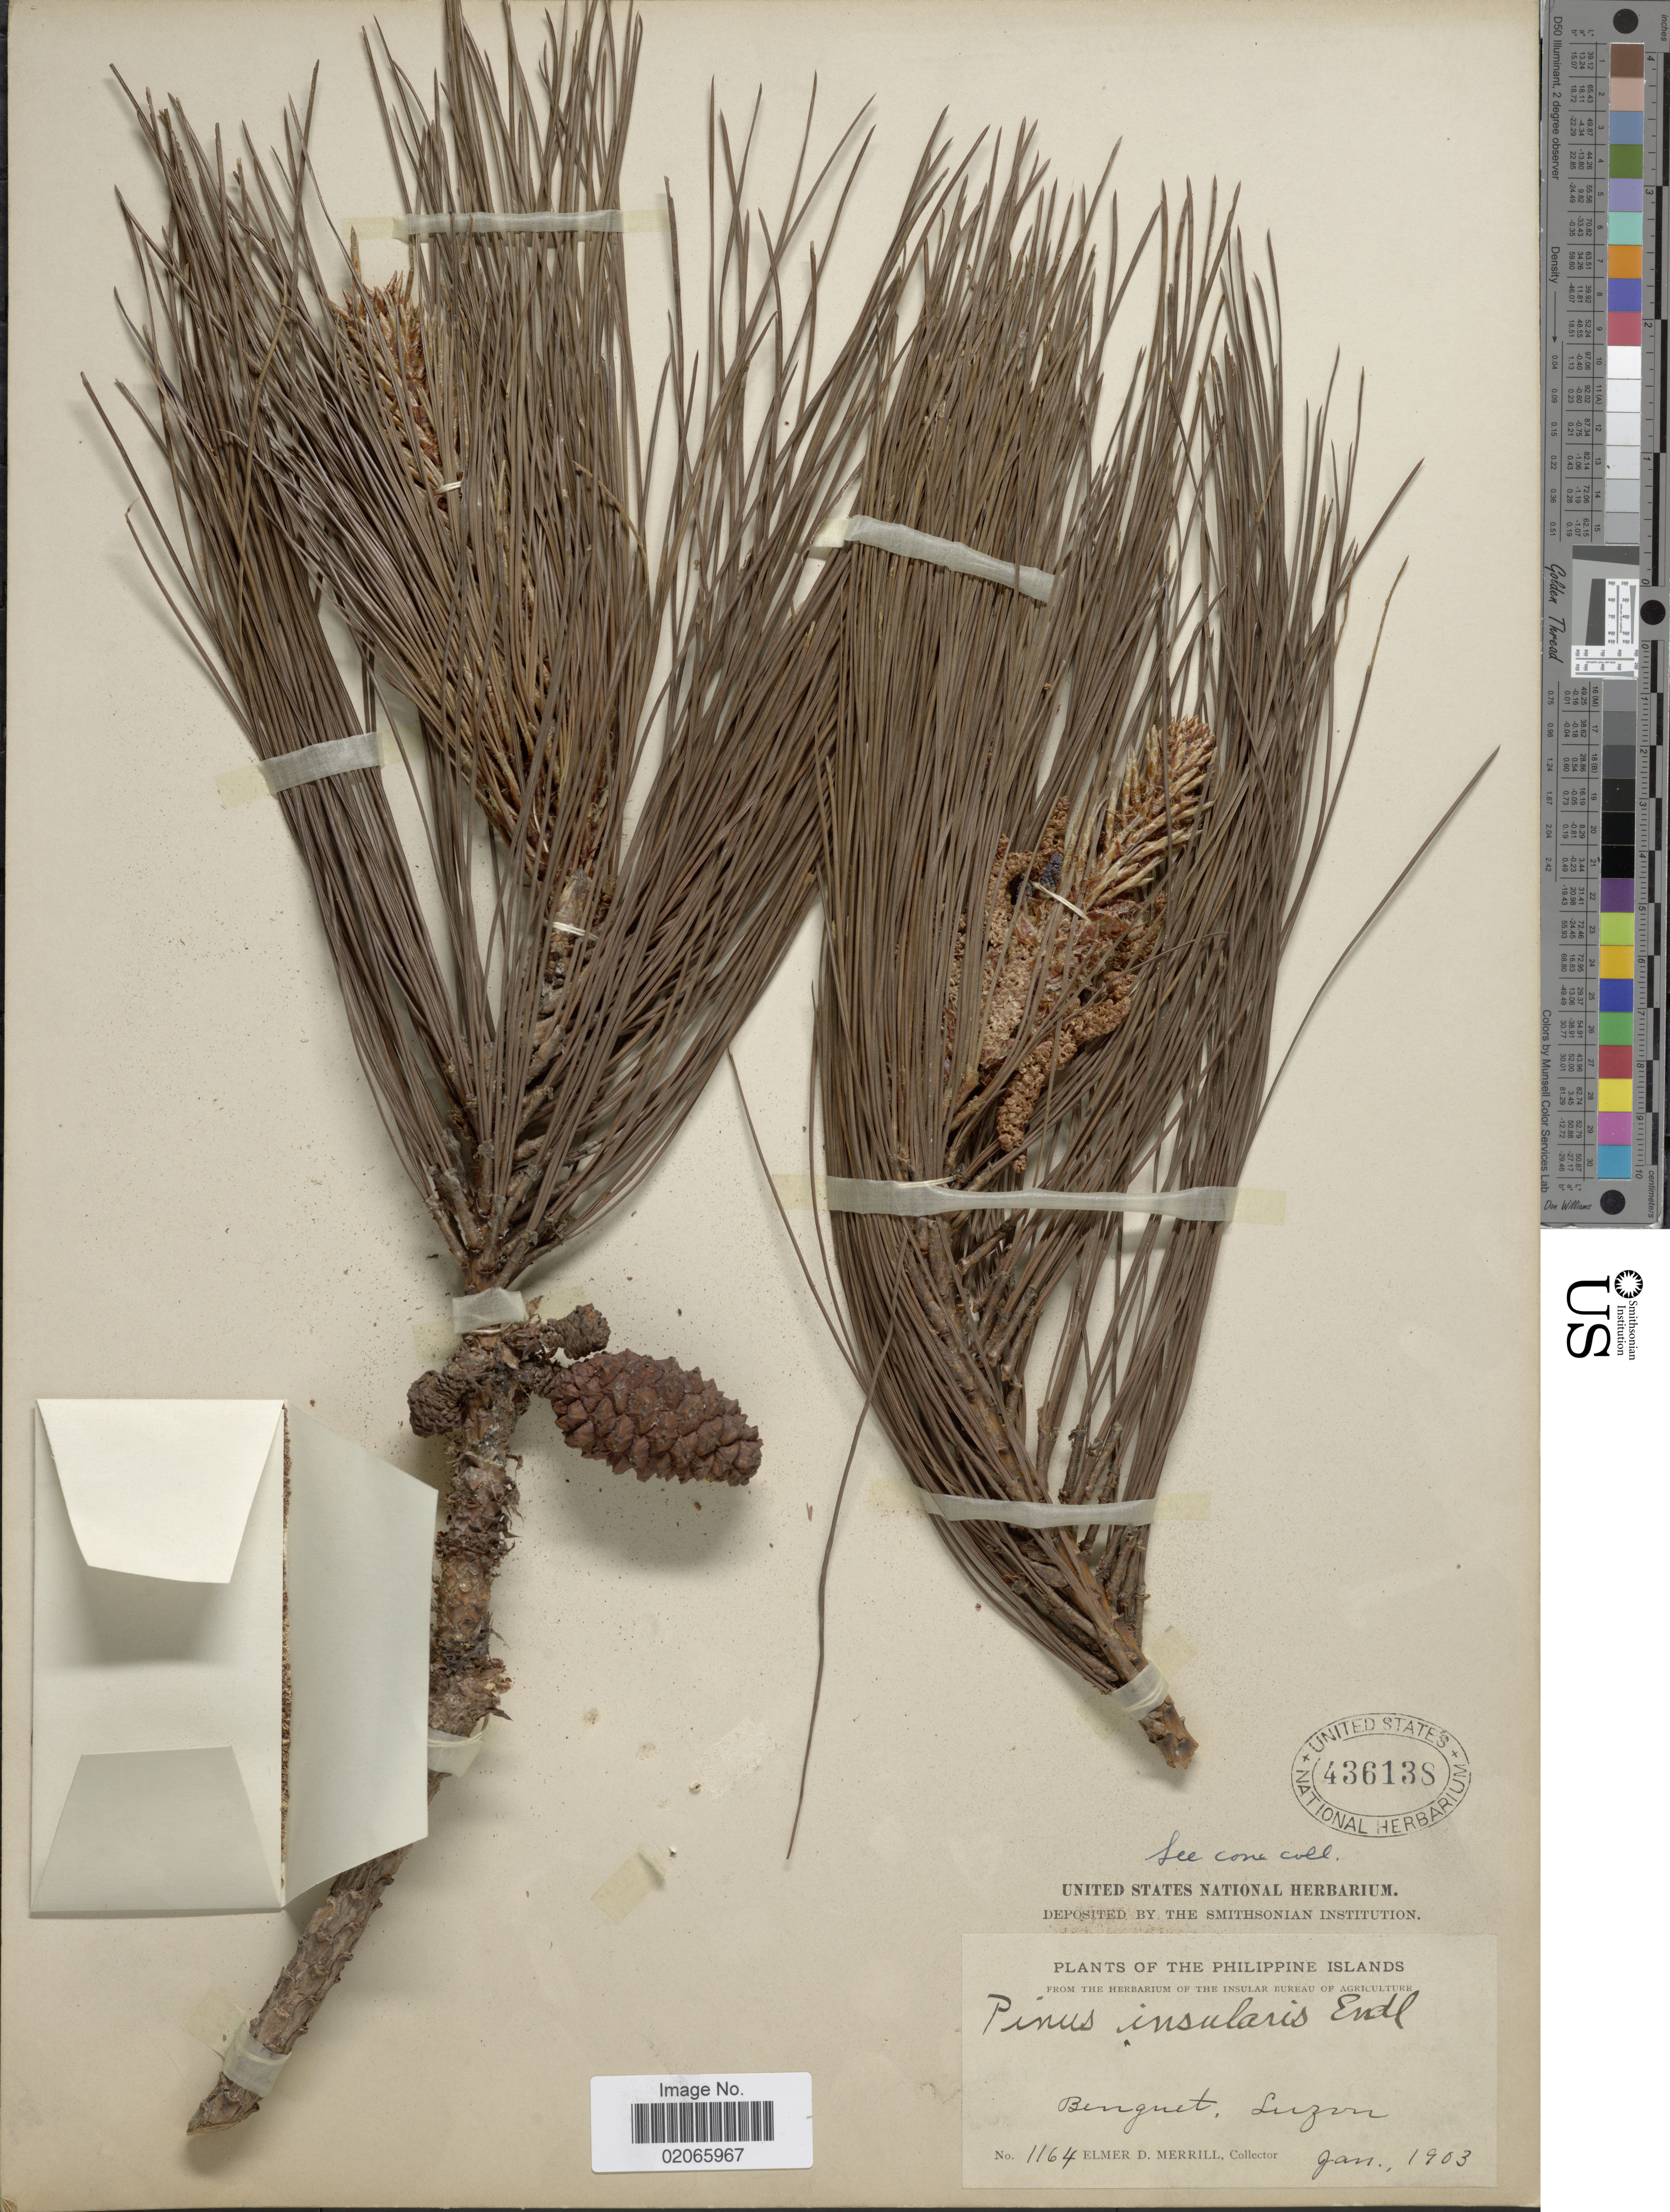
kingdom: Plantae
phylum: Tracheophyta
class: Pinopsida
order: Pinales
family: Pinaceae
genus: Pinus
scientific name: Pinus insularis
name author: Endl.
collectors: E. D. Merrill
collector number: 1164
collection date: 1903-01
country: Philippines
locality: The Philippine Islands. Benguet, Luzon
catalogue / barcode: US 436138